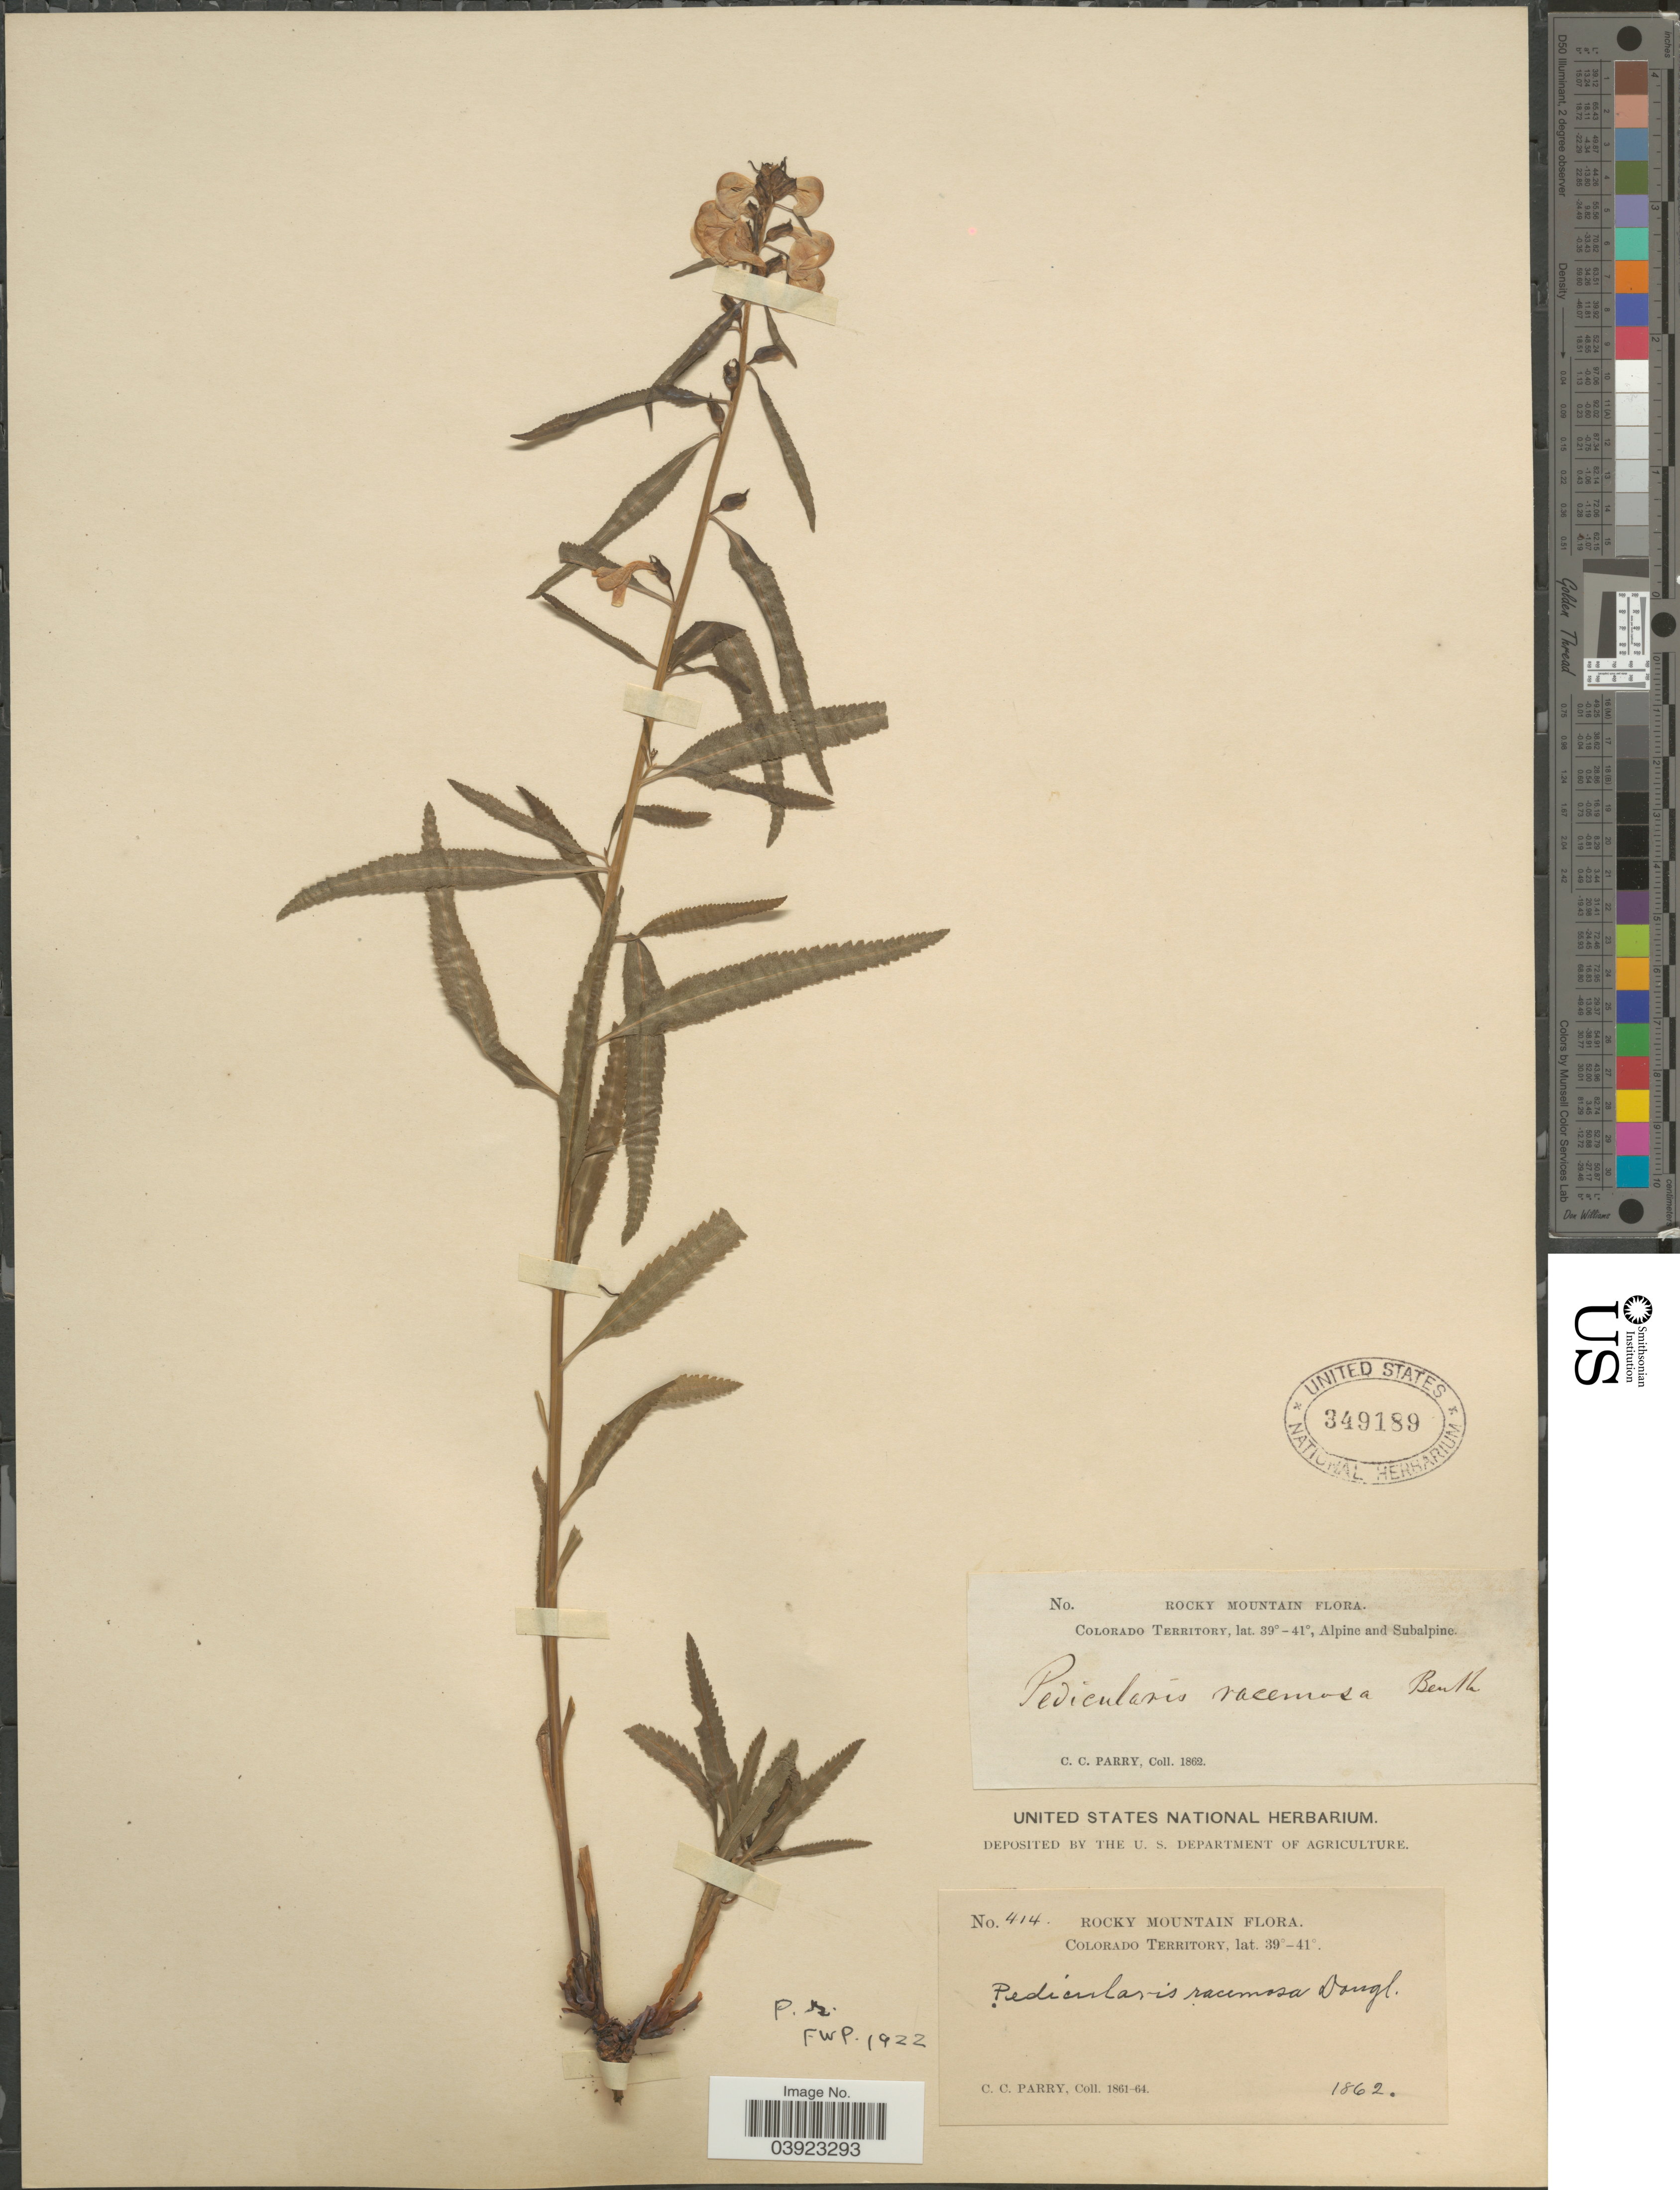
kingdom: Plantae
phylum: Tracheophyta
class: Magnoliopsida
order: Lamiales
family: Orobanchaceae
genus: Pedicularis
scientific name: Pedicularis racemosa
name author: Douglas ex Benth.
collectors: C. C. Parry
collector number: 414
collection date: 1862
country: United States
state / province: Colorado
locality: Rocky Mountain. Alpine and Subalpine.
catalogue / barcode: US 349189